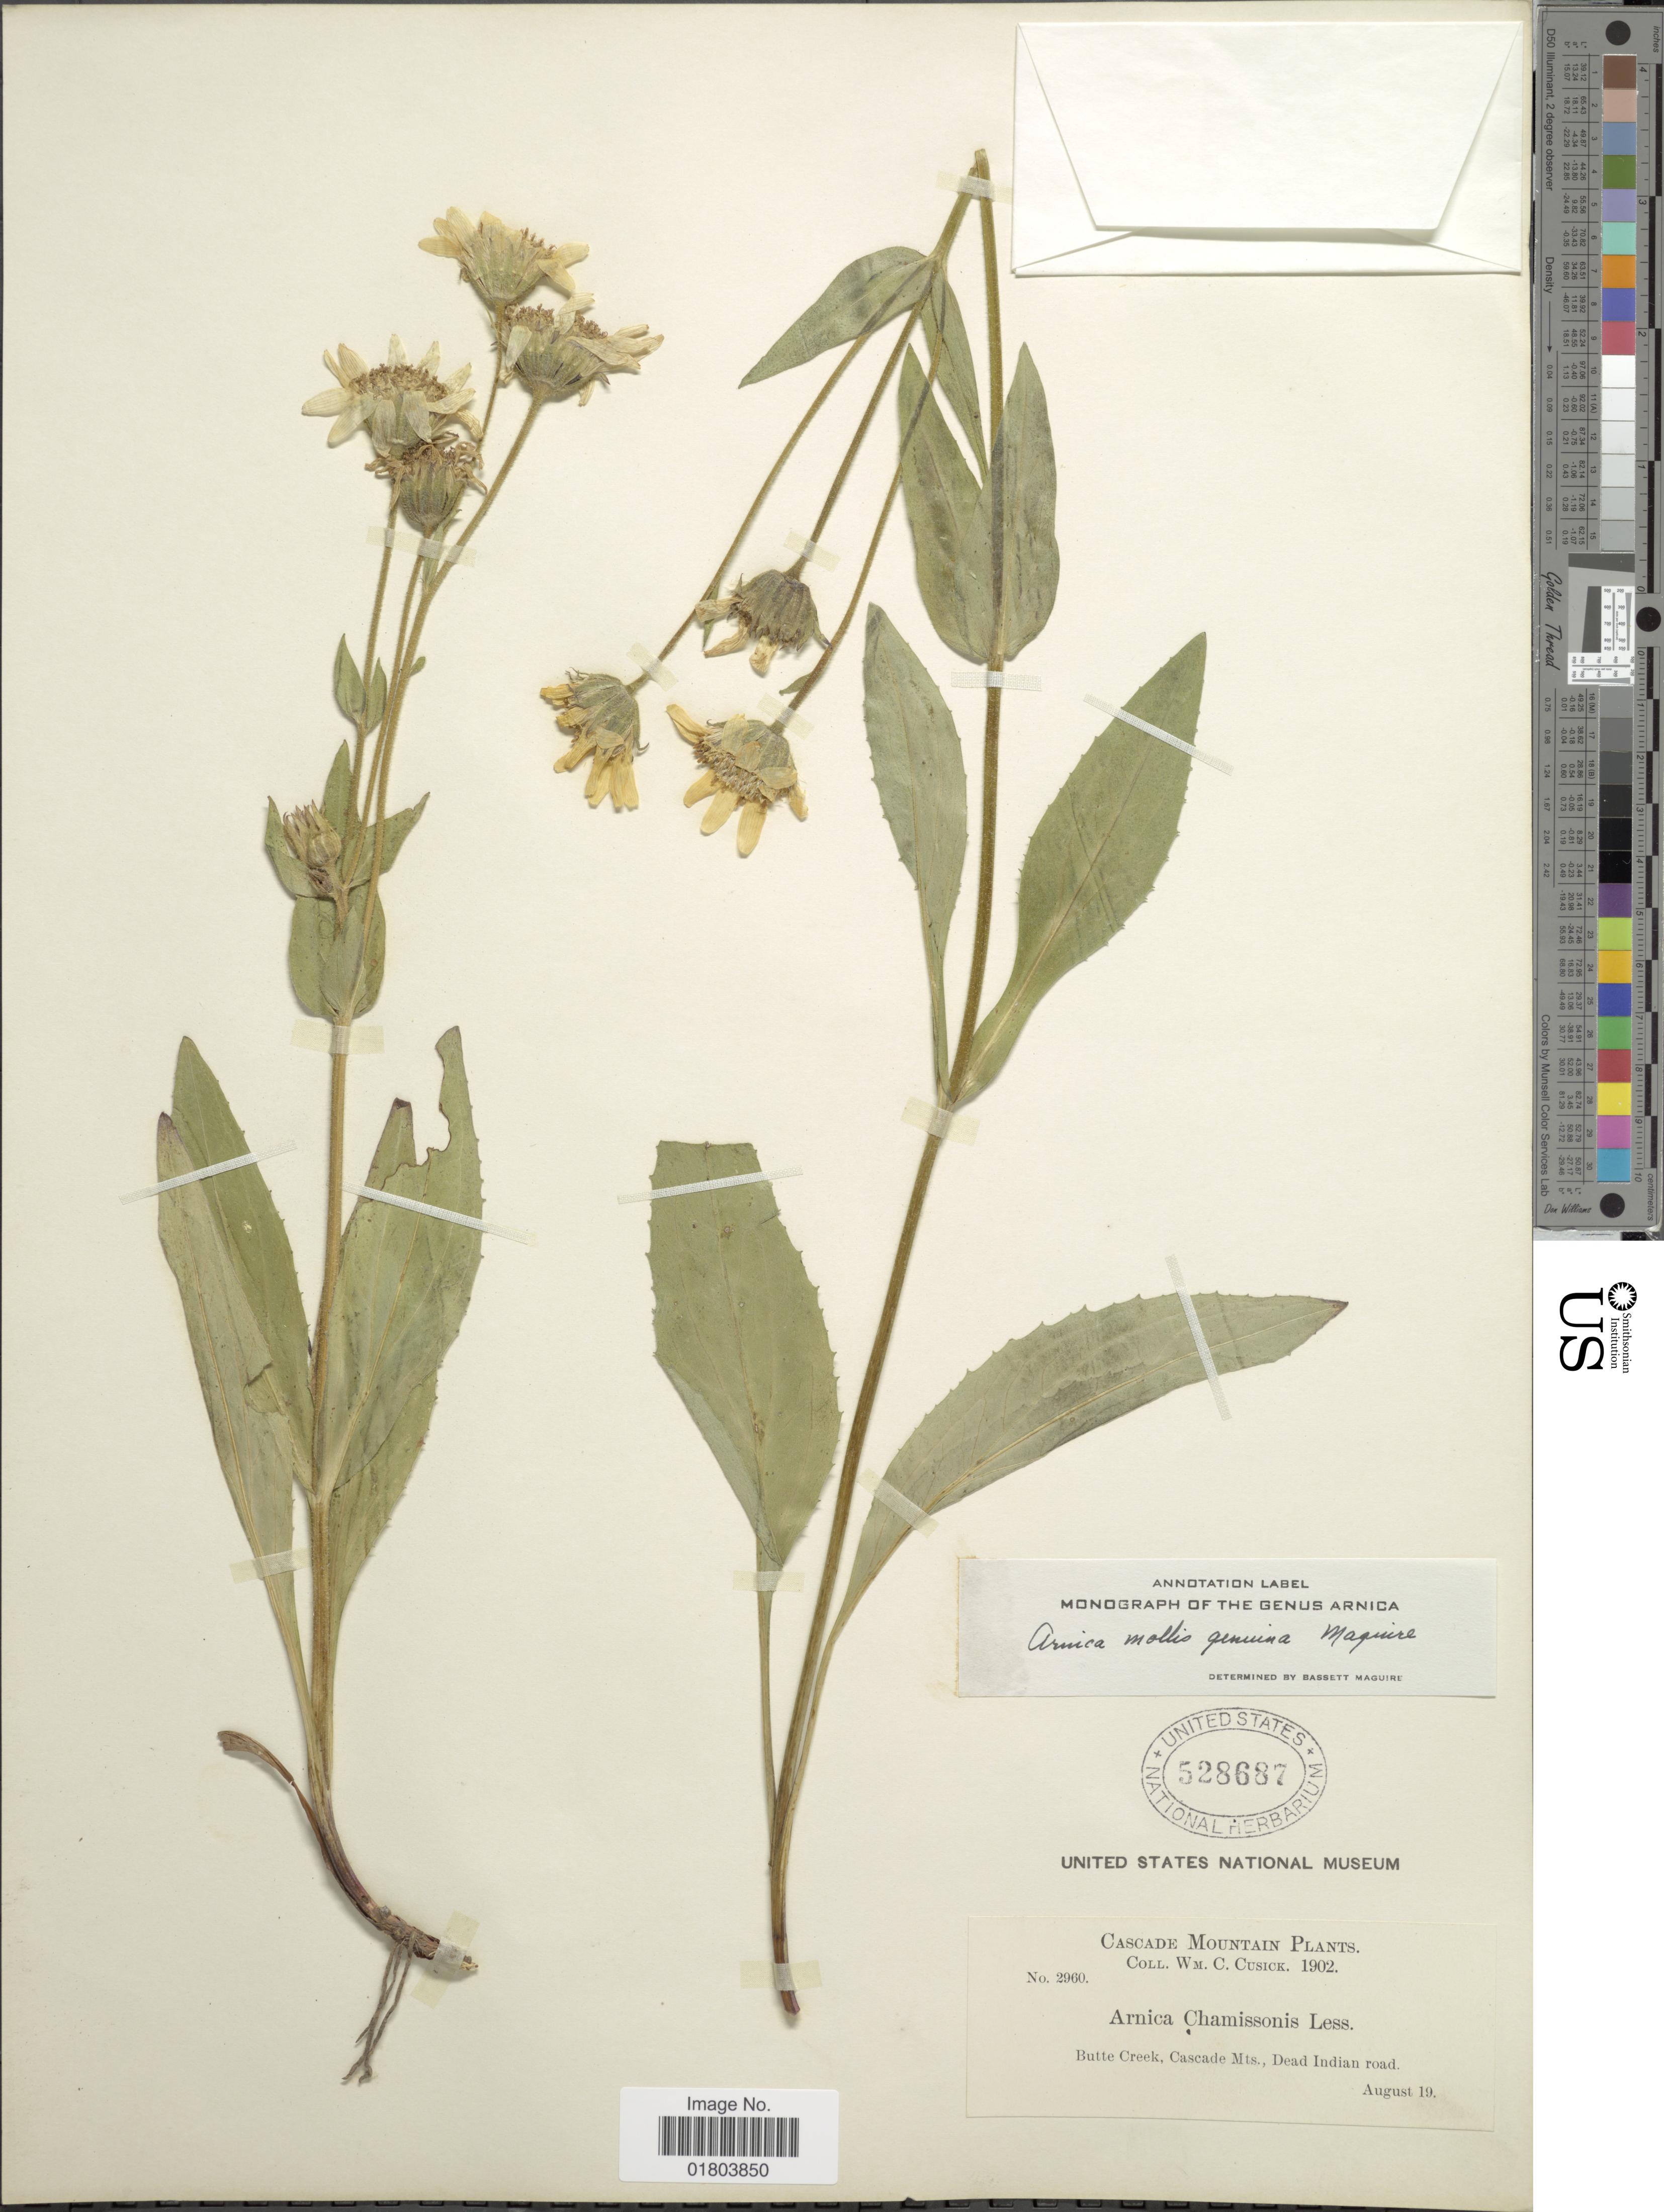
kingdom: Plantae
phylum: Tracheophyta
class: Magnoliopsida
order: Asterales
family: Asteraceae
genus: Arnica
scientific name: Arnica mollis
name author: Hook.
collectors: W. C. Cusick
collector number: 2960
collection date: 1902-08-19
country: United States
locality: Cascade Mountain, Butte Creek, Cascade Mts., Dead Indian road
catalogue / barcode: US 528687